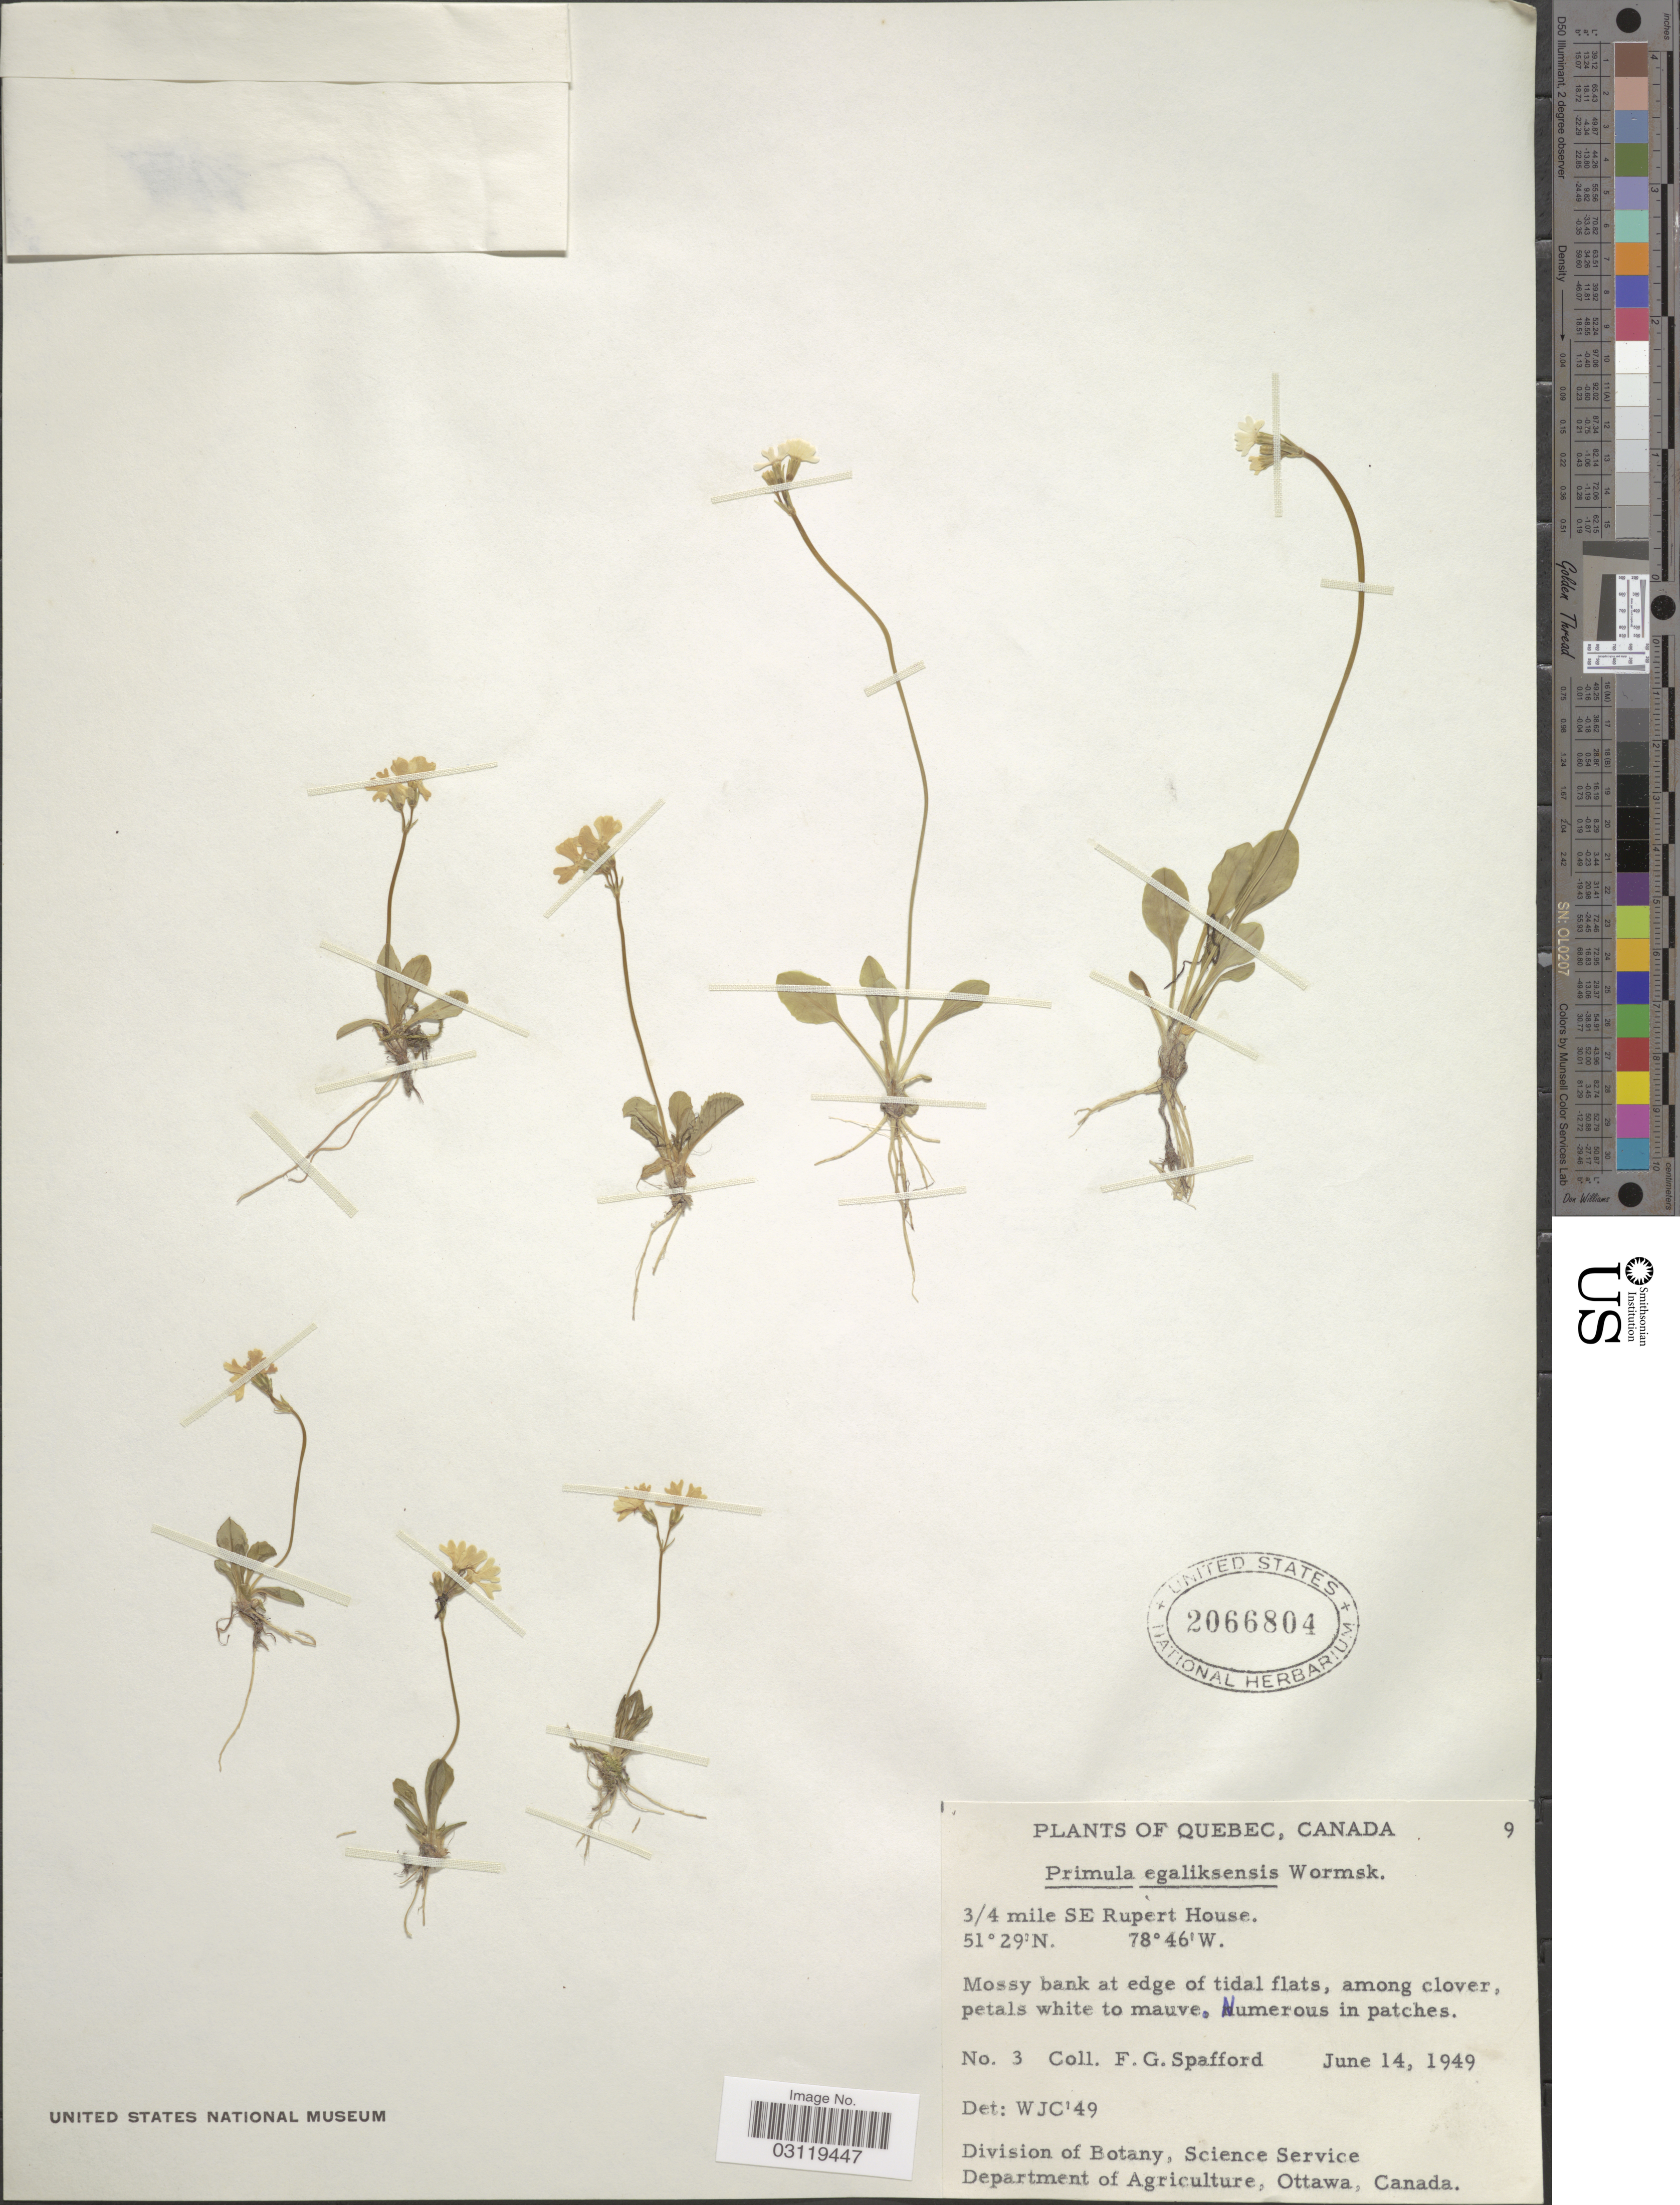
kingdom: Plantae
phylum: Tracheophyta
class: Magnoliopsida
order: Ericales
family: Primulaceae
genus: Primula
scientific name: Primula egaliksensis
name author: Wormsk.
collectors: F. Spafford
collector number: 3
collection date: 1949-06-14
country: Canada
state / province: Quebec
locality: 3/4 mile SE Rupert House.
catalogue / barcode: US 2066804